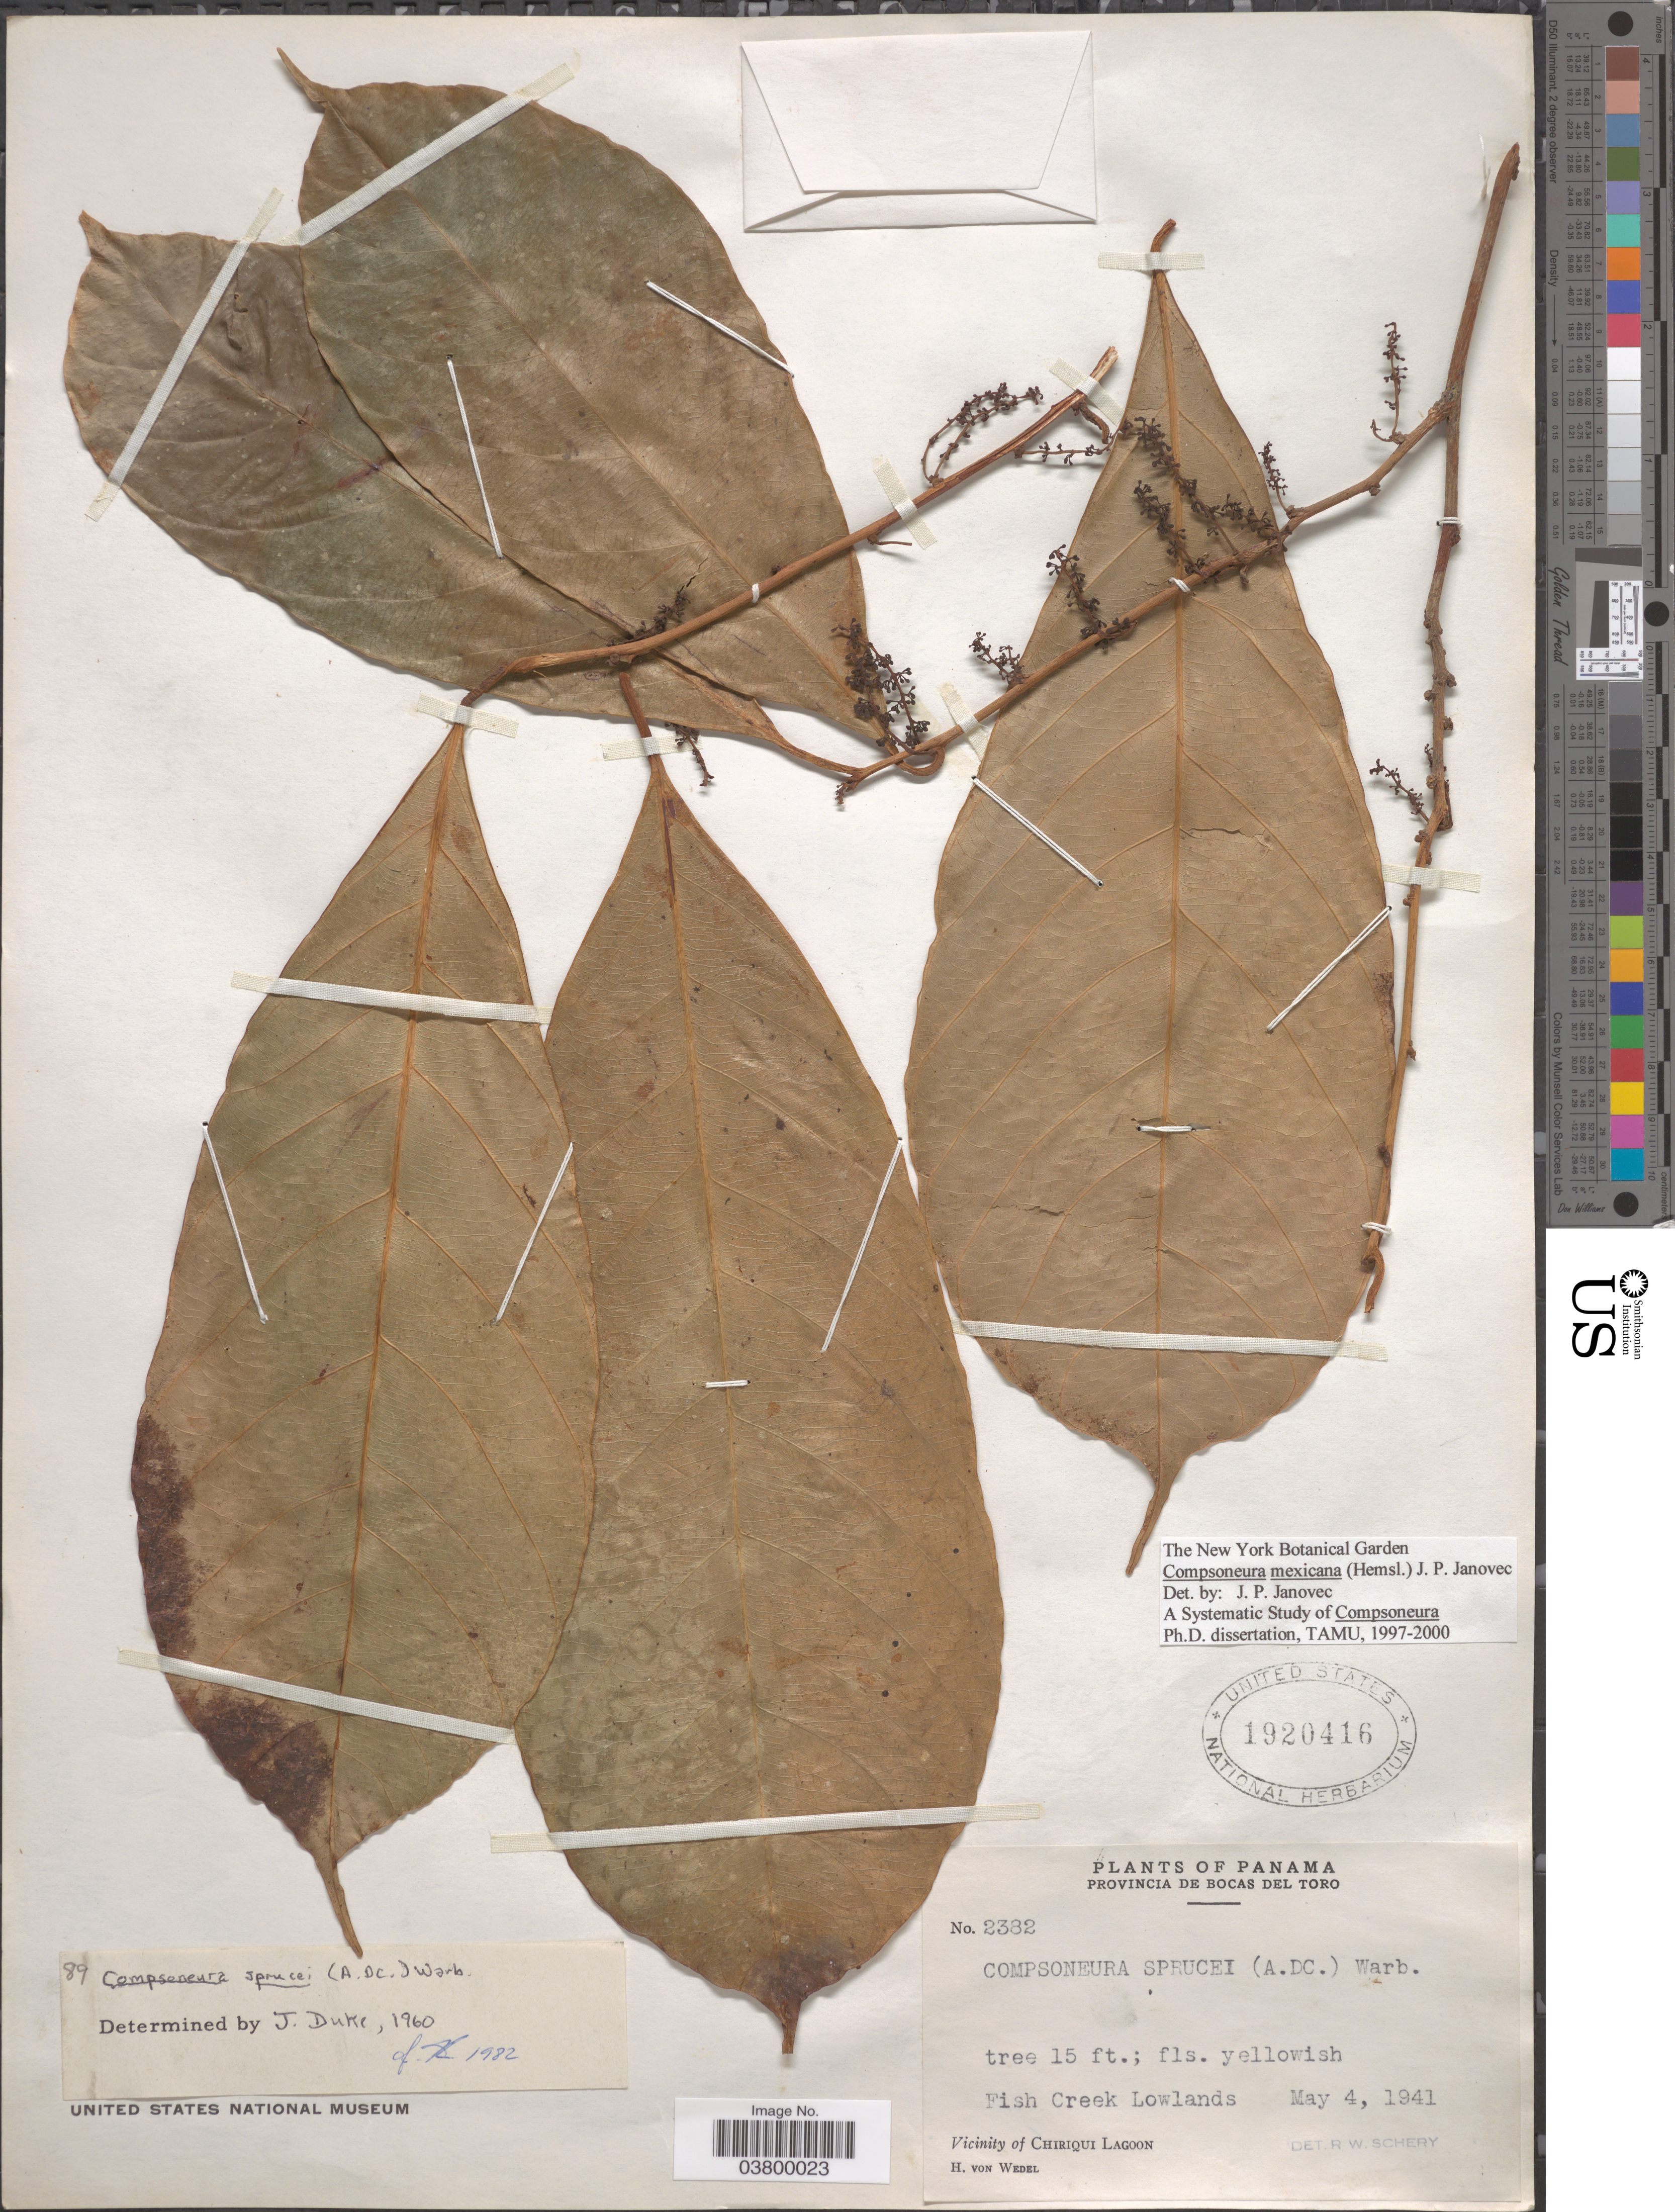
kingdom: Plantae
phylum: Tracheophyta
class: Magnoliopsida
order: Magnoliales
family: Myristicaceae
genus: Compsoneura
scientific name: Compsoneura sprucei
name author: (A. DC.) Warb.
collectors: H. von Wedel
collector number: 2382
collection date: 1941-05-04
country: Panama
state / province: Bocas del Toro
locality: Fish Creek Lowlands. Vicinity of Chiriqui Lagoon.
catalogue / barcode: US 1920416